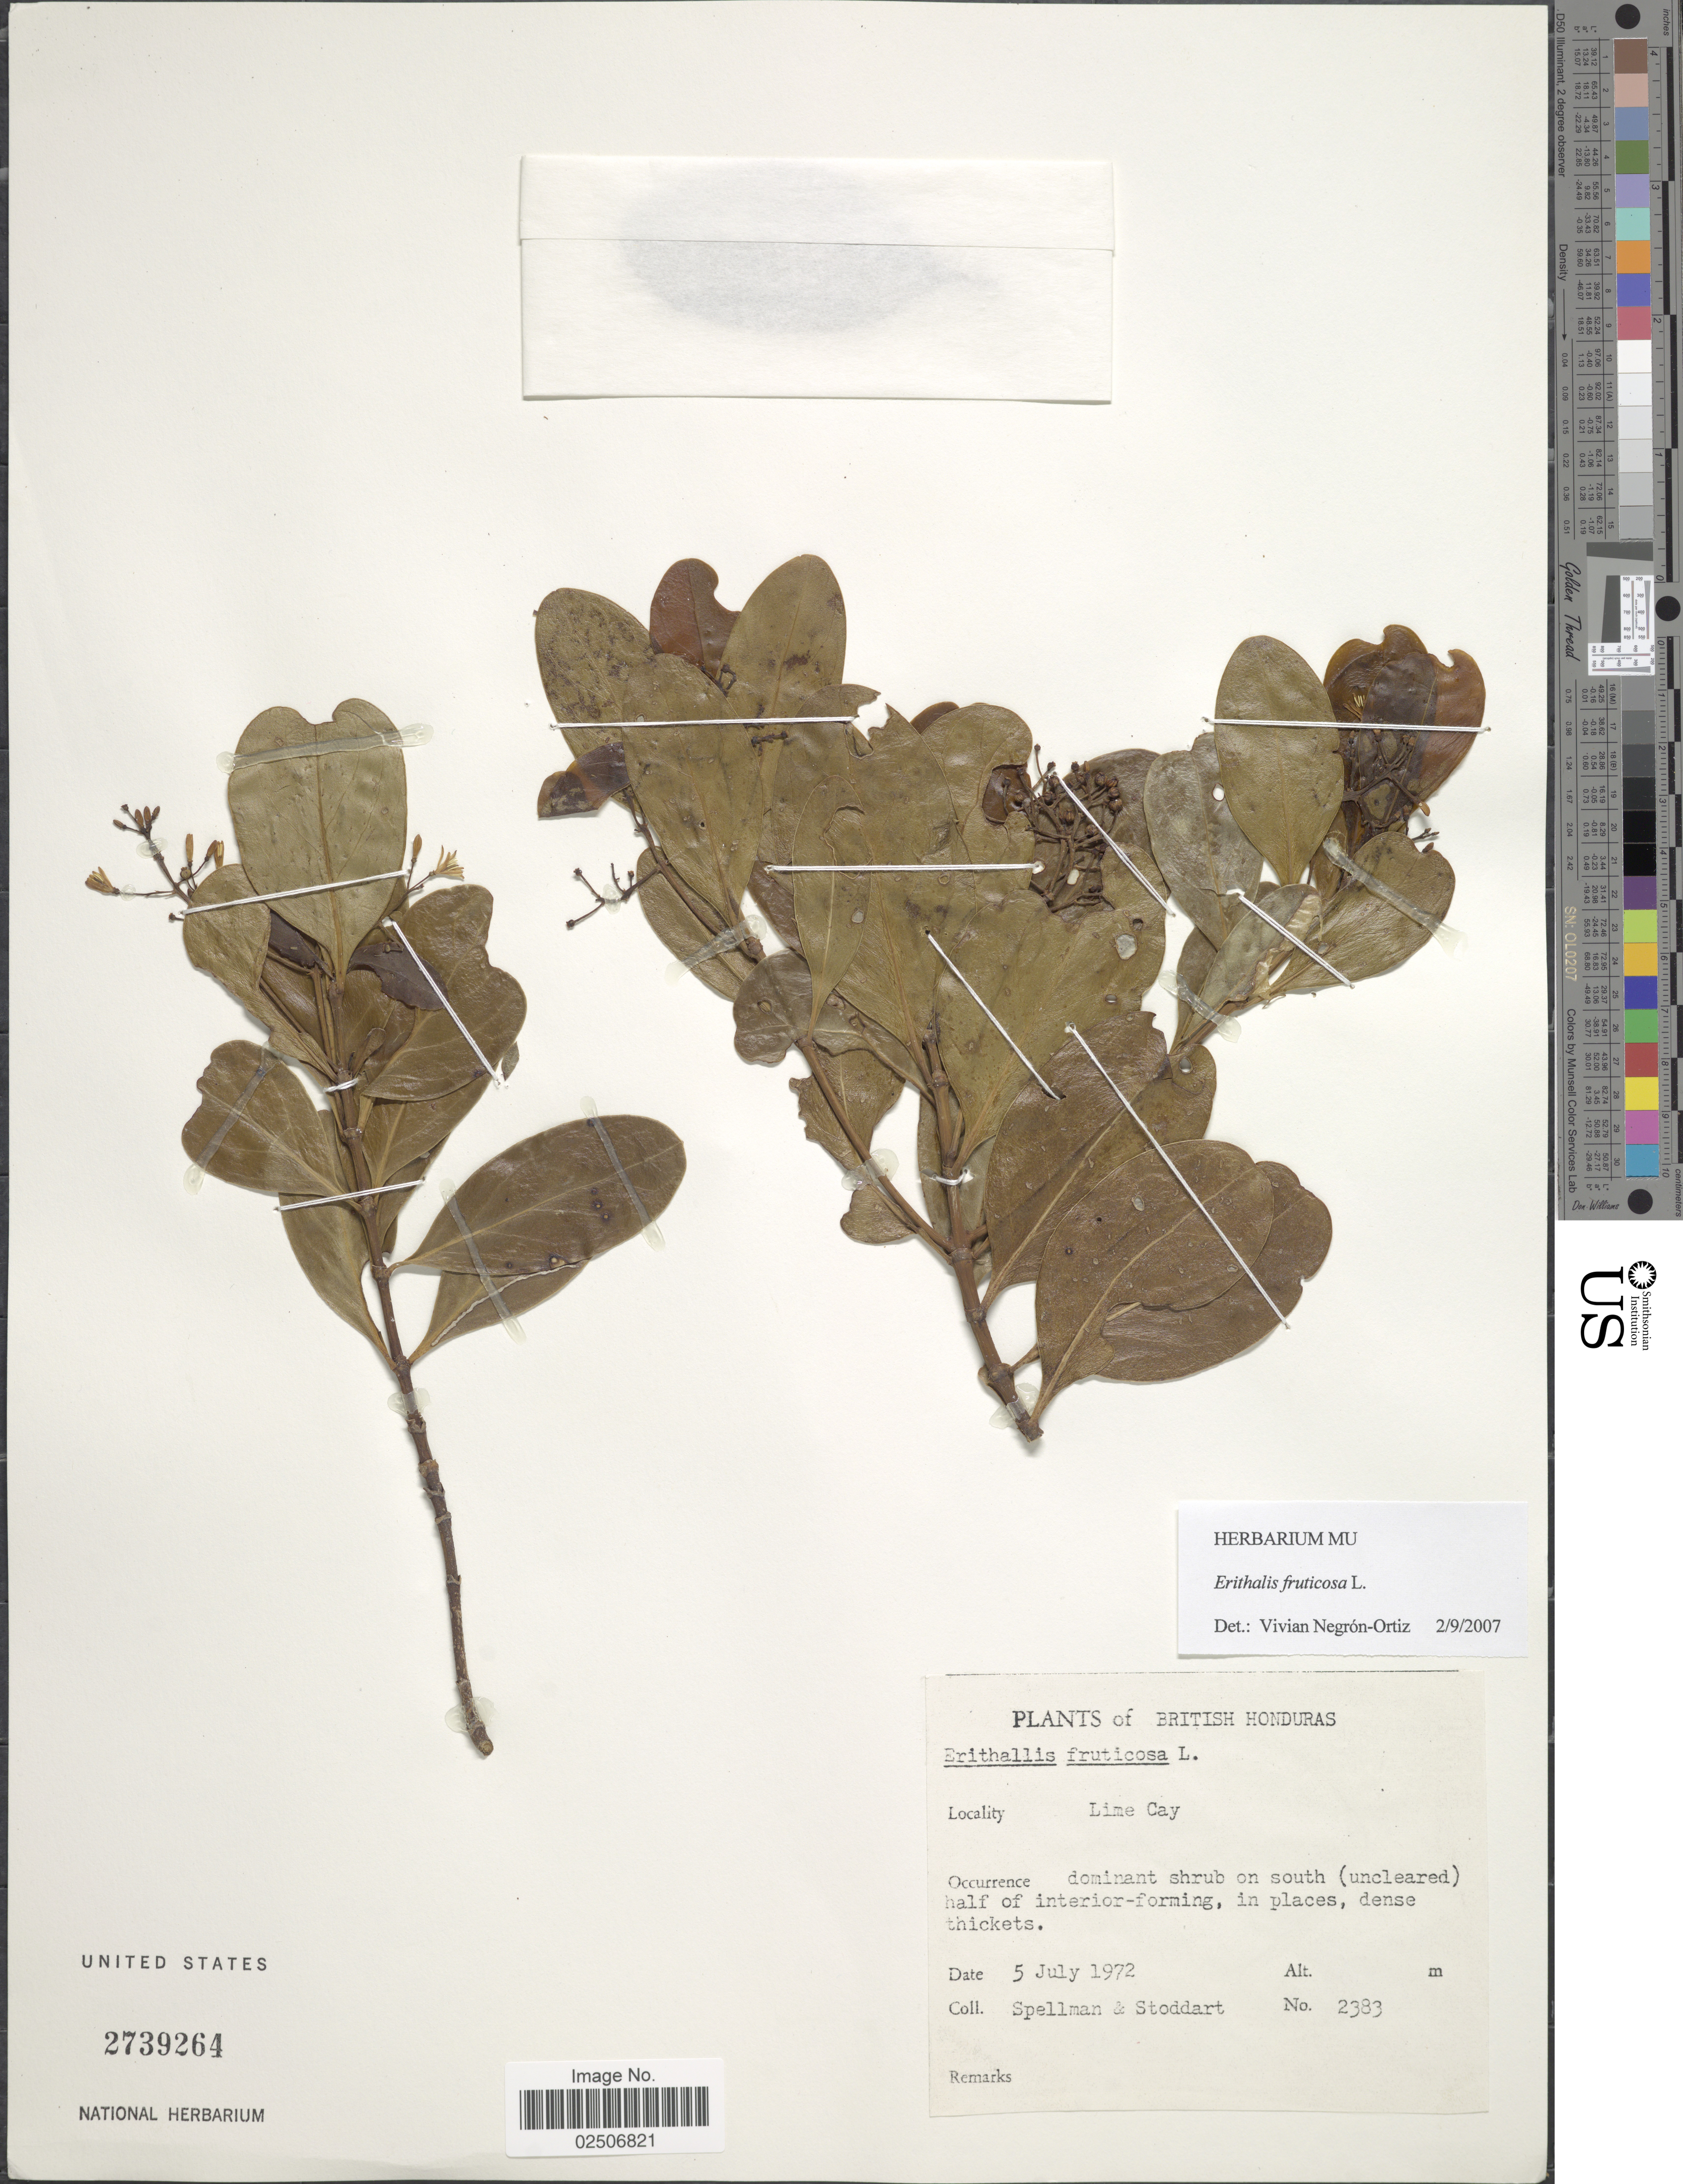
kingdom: Plantae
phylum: Tracheophyta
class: Magnoliopsida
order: Gentianales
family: Rubiaceae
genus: Erithalis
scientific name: Erithalis fruticosa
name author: L.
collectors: Spellman, -- & -. Stoddart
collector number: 2383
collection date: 1972-07-05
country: Belize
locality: British Honduras, Lime Cay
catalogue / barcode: US 2739264